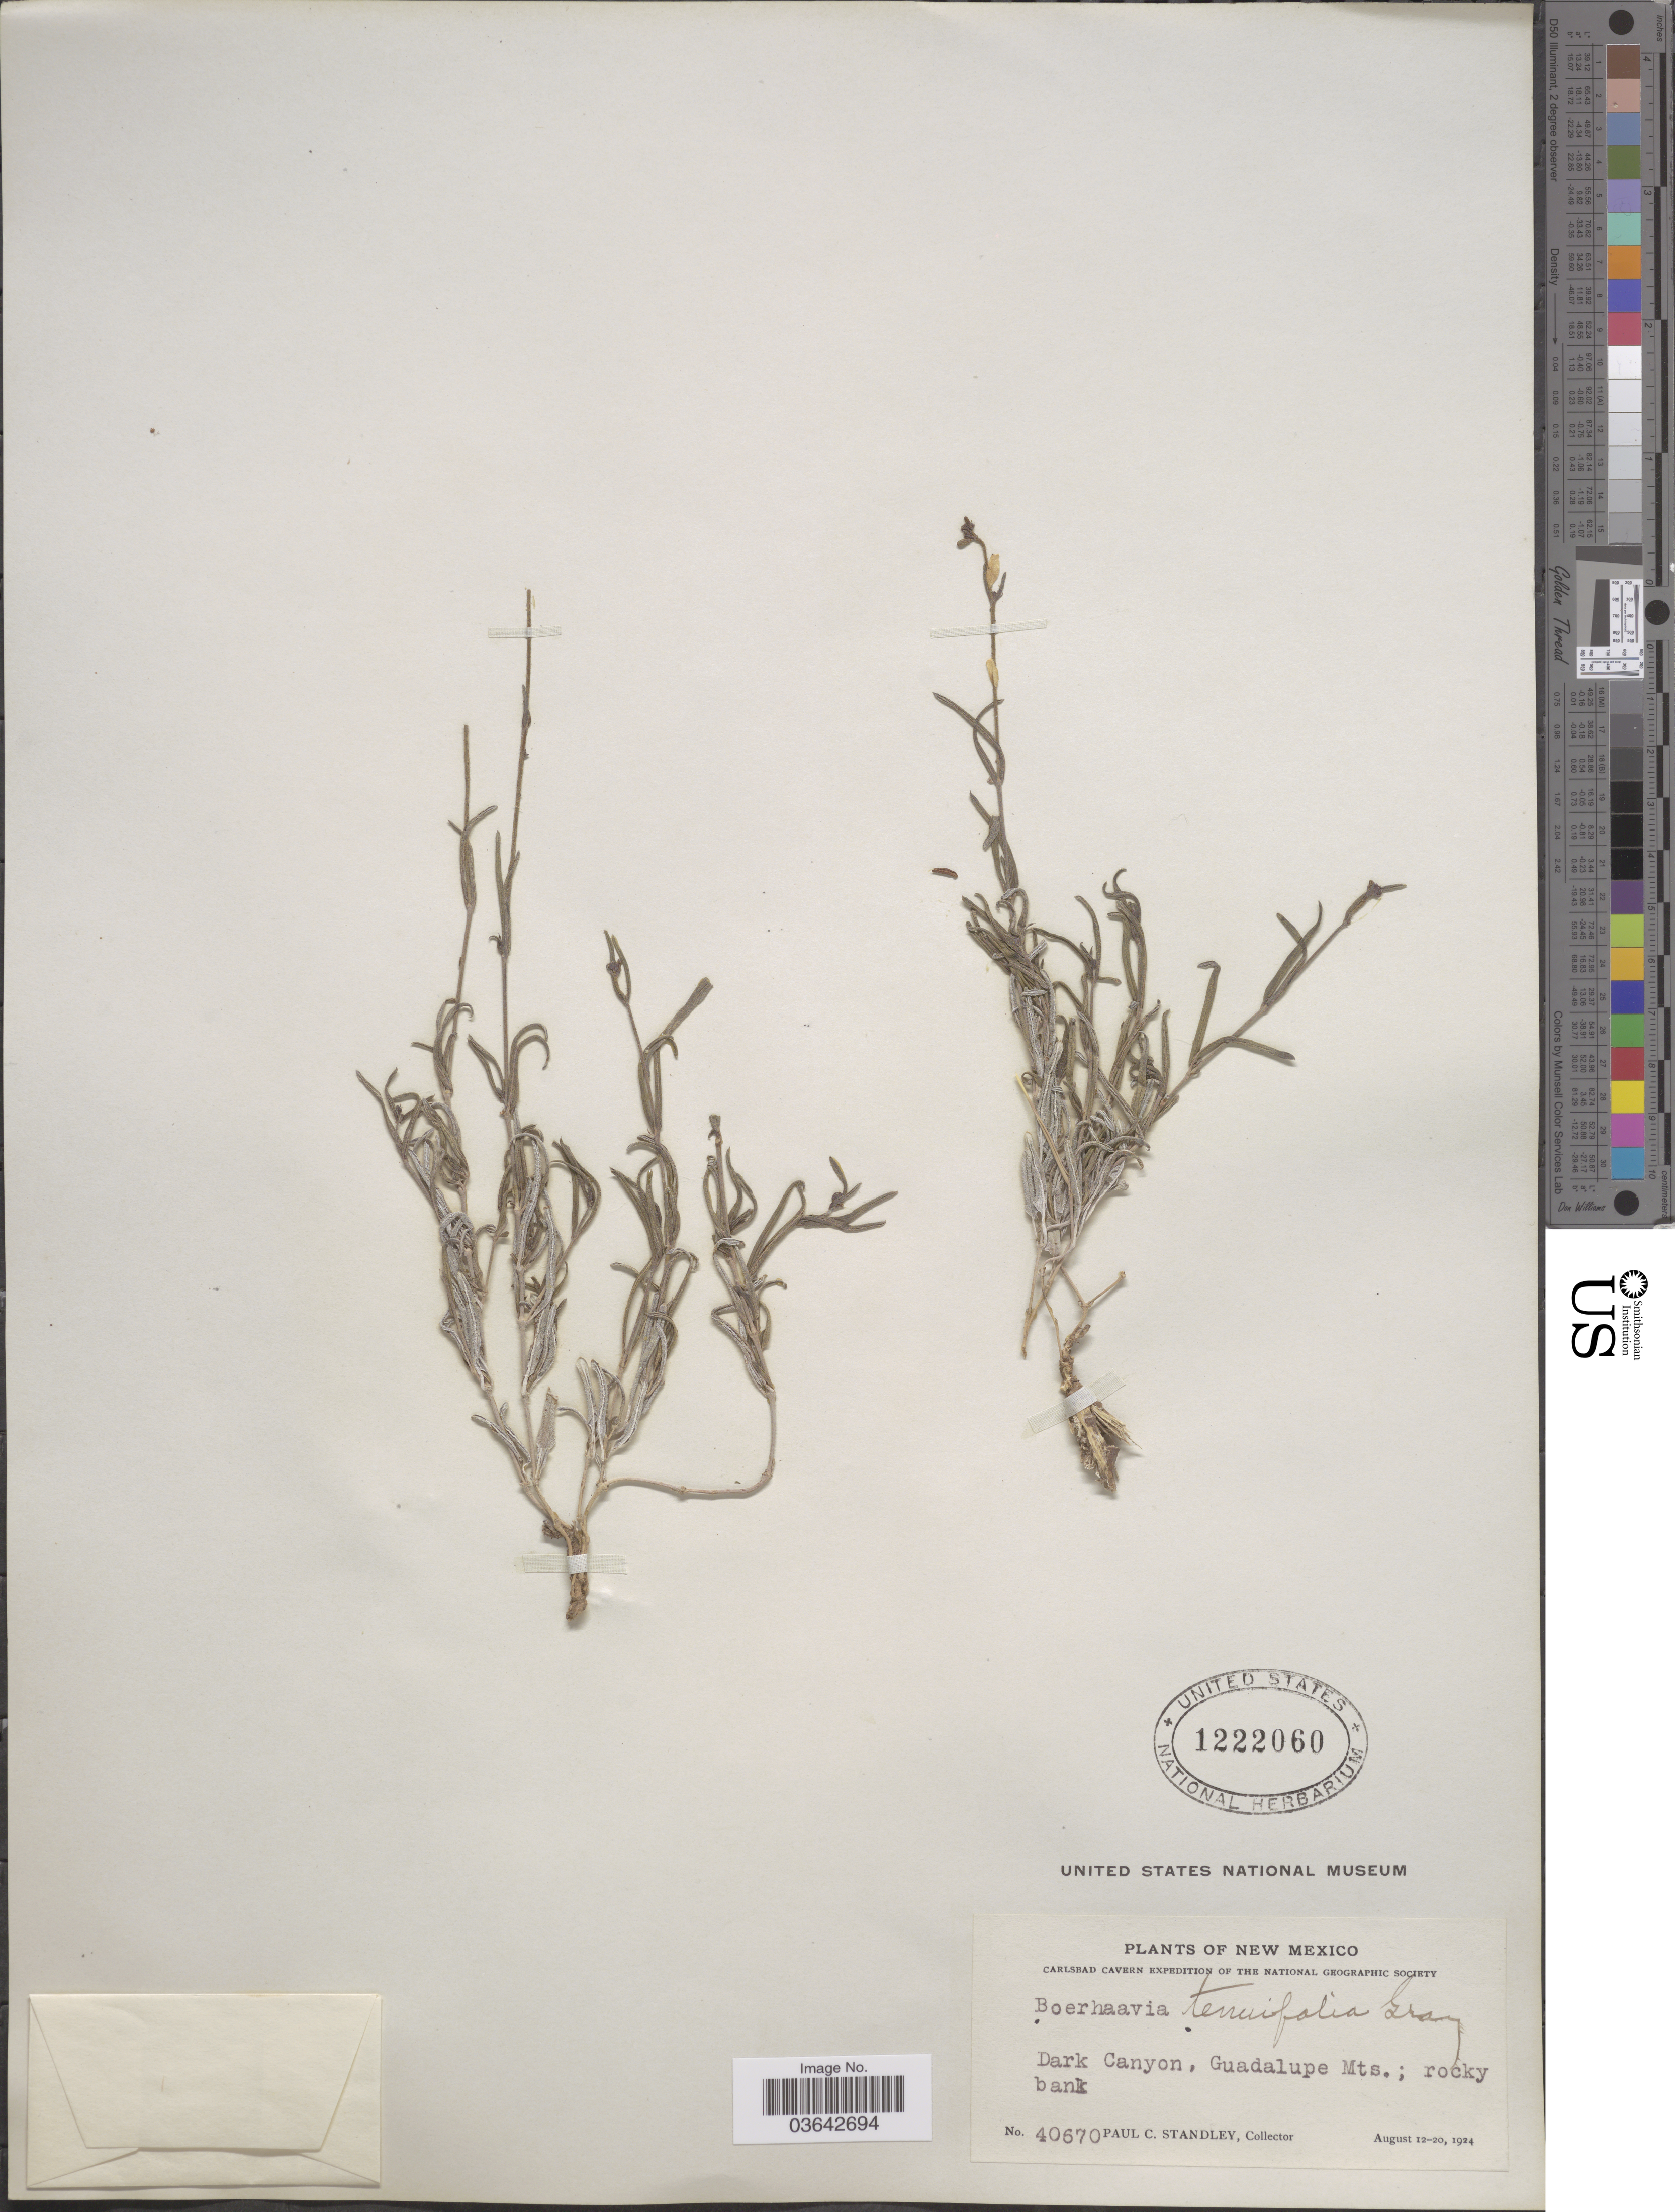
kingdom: Plantae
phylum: Tracheophyta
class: Magnoliopsida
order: Caryophyllales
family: Nyctaginaceae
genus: Boerhavia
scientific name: Boerhavia linearifolia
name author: A. Gray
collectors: P. C. Standley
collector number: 40670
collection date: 1924-08-12/1924-08-20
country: United States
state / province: New Mexico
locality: Dark Canyon, Guadalupe Mts.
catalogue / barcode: US 1222060